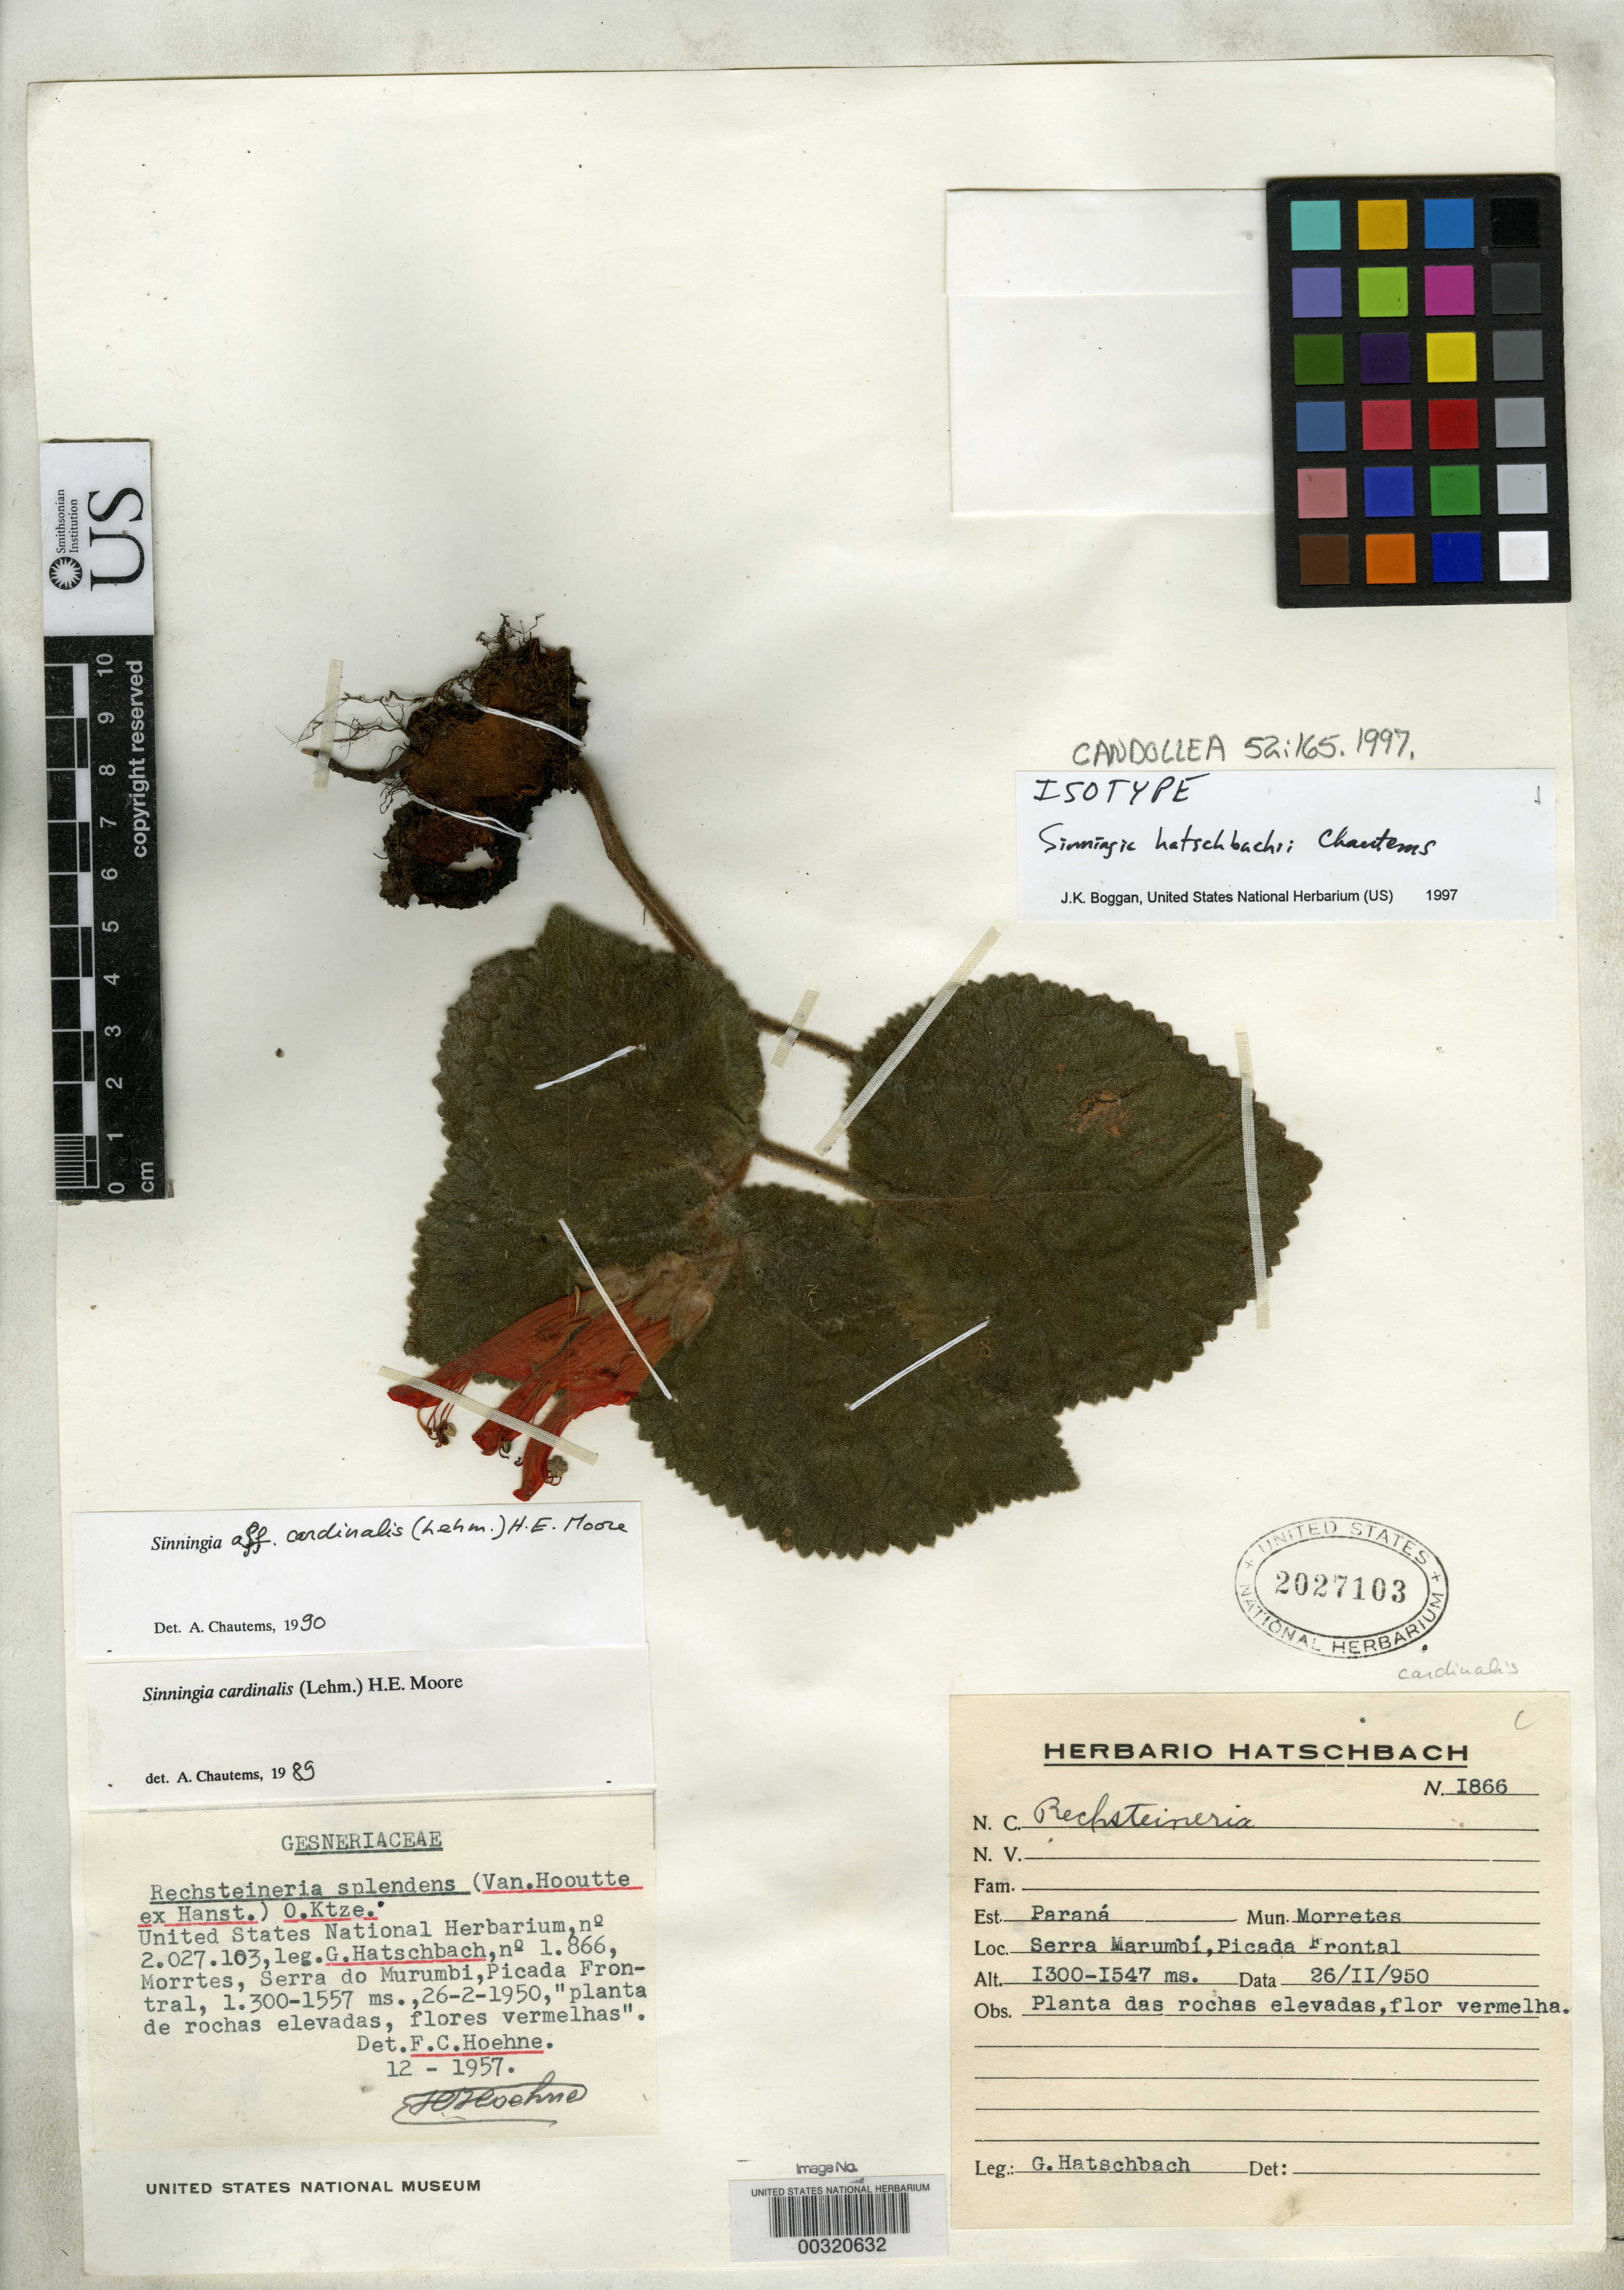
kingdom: Plantae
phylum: Tracheophyta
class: Magnoliopsida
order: Lamiales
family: Gesneriaceae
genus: Sinningia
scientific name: Sinningia hatschbachii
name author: Chautems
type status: Isotype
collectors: G. Hatschbach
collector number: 1866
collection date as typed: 26 Feb 1950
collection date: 1950-02-26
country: Brazil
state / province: Paraná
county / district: Morretes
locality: Serra Marumbi, Picada Frontal.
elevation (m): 1300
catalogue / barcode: US 2027103